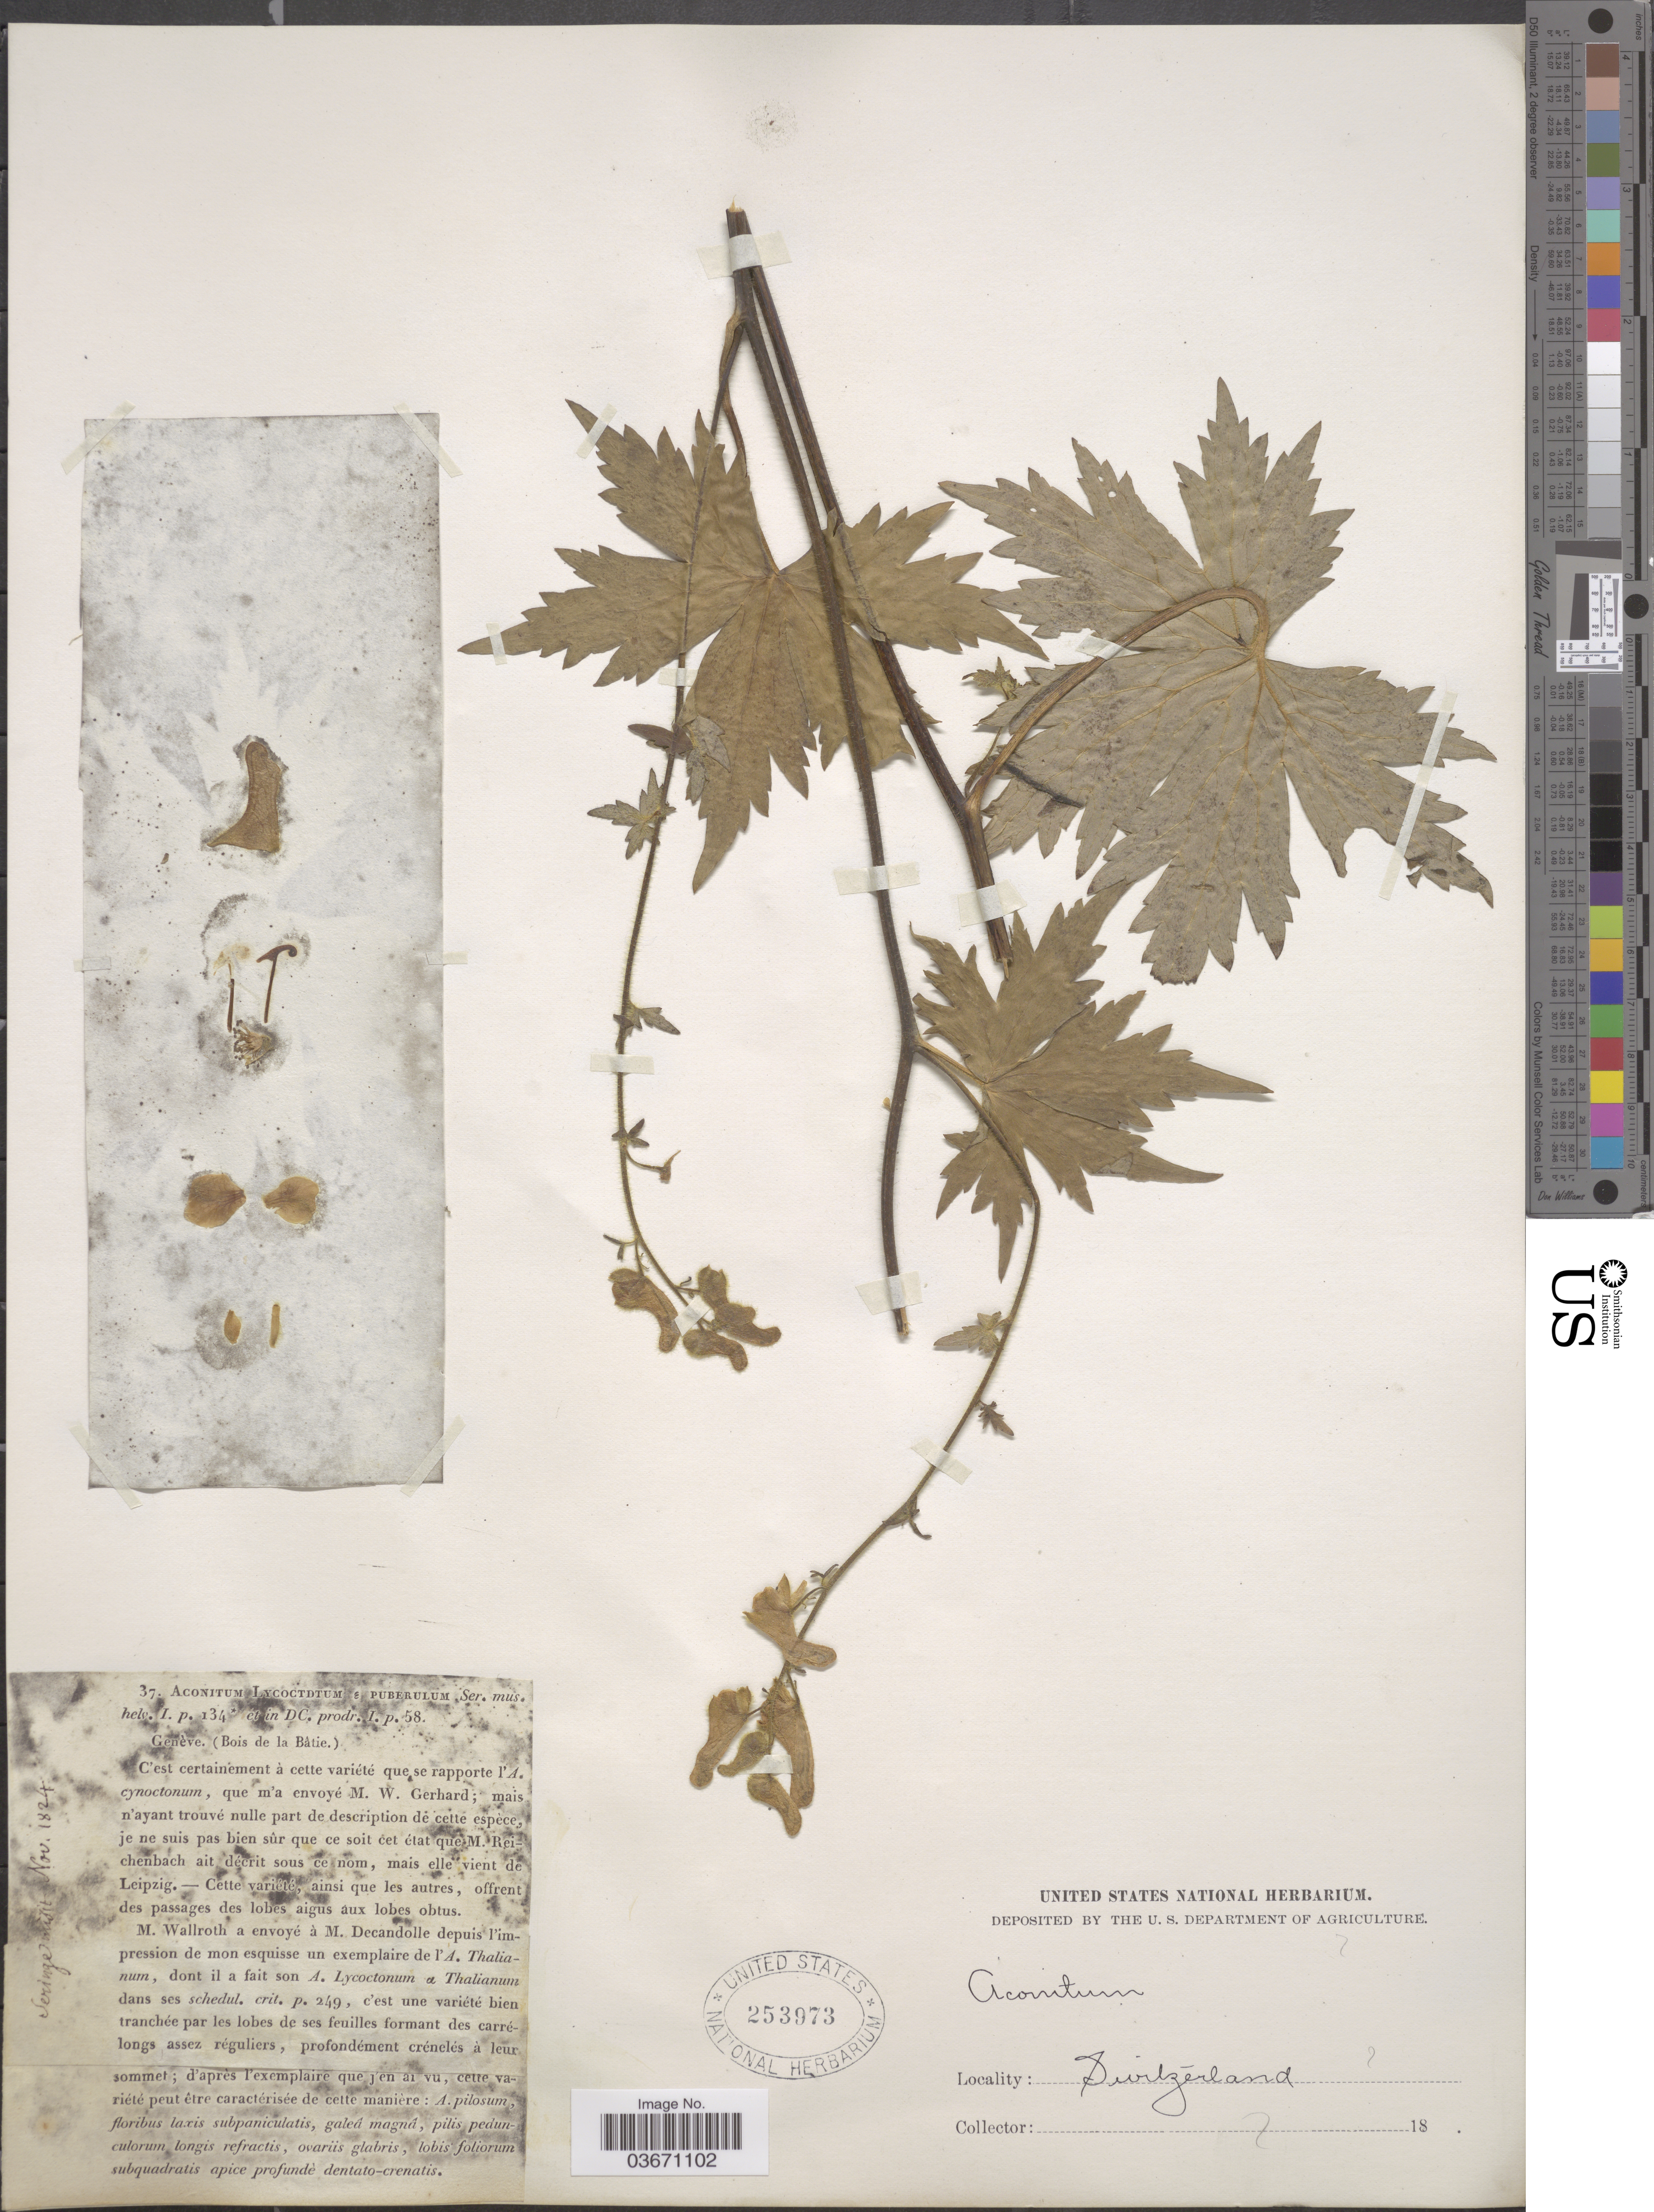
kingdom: Plantae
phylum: Tracheophyta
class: Magnoliopsida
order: Ranunculales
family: Ranunculaceae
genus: Aconitum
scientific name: Aconitum sp.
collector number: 37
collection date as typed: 18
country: Switzerland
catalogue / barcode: US 253973